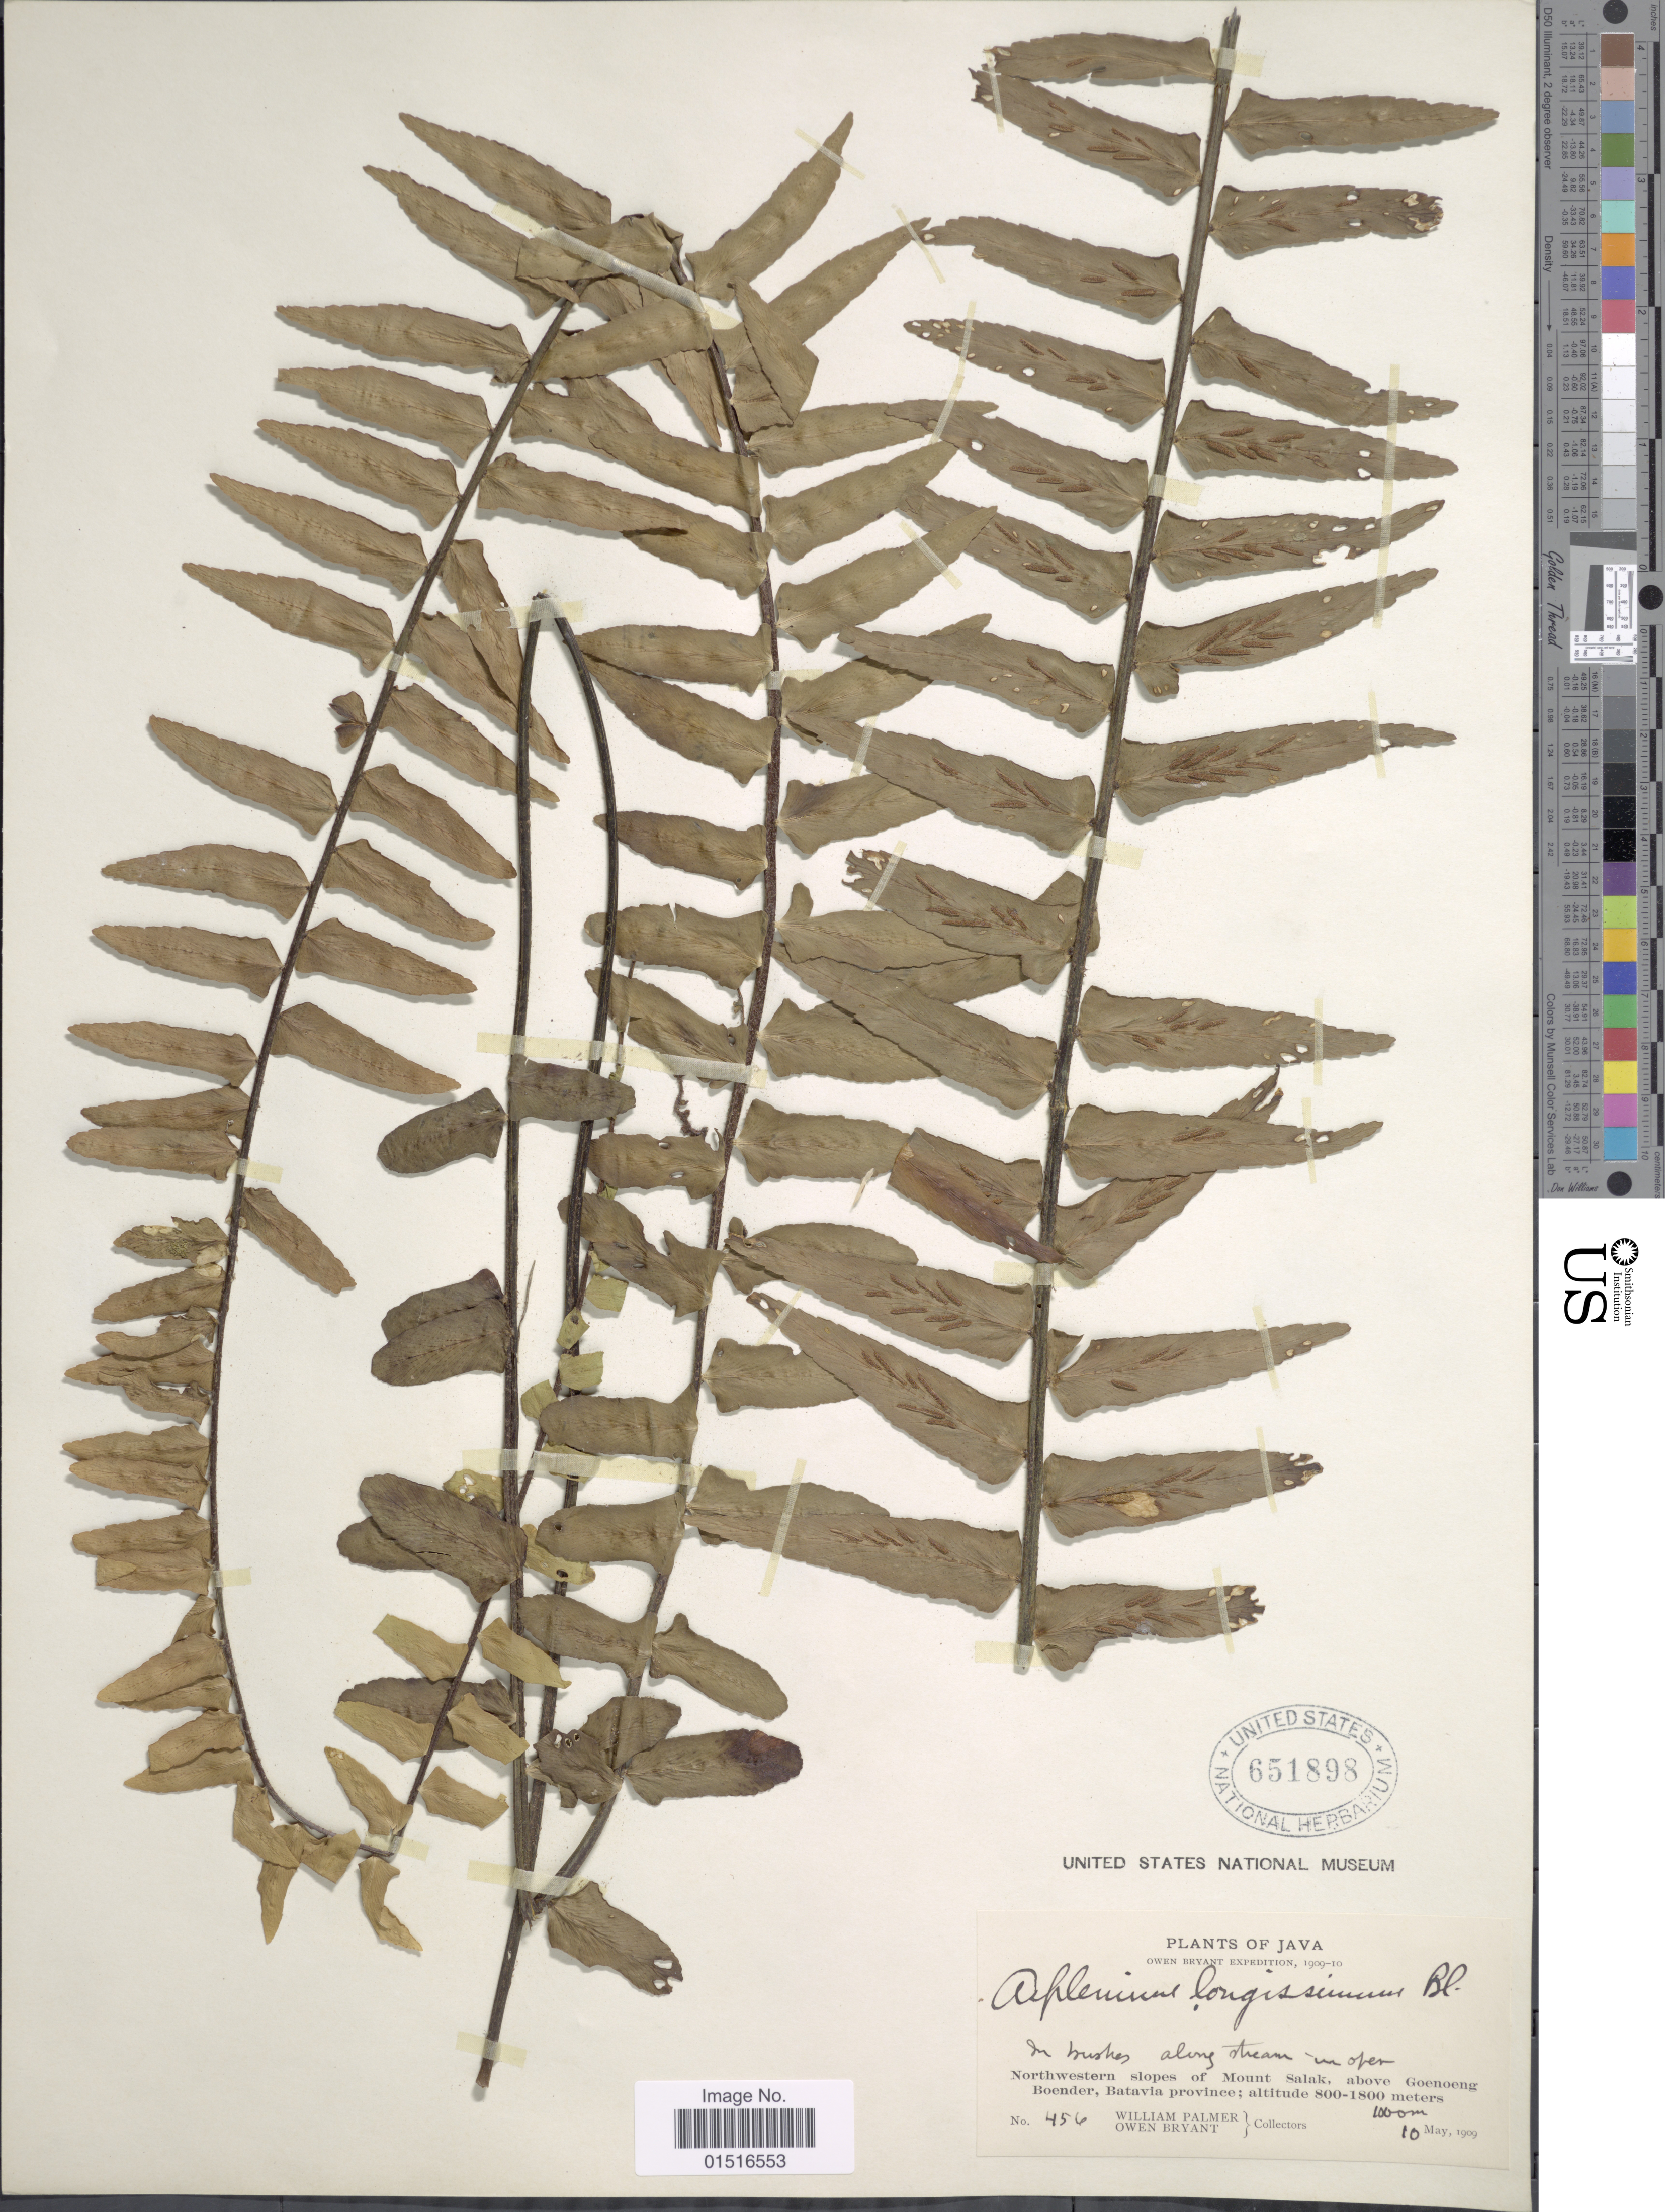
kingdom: Plantae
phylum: Tracheophyta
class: Polypodiopsida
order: Polypodiales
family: Aspleniaceae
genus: Asplenium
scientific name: Asplenium longissimum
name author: Blume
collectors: W. Palmer & O. Bryant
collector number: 456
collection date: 1909-05-10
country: Indonesia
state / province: Java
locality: Northwestern slopes of Mount Salak, above Goenoeng Boender, Batavia province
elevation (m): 1000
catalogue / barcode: US 651898